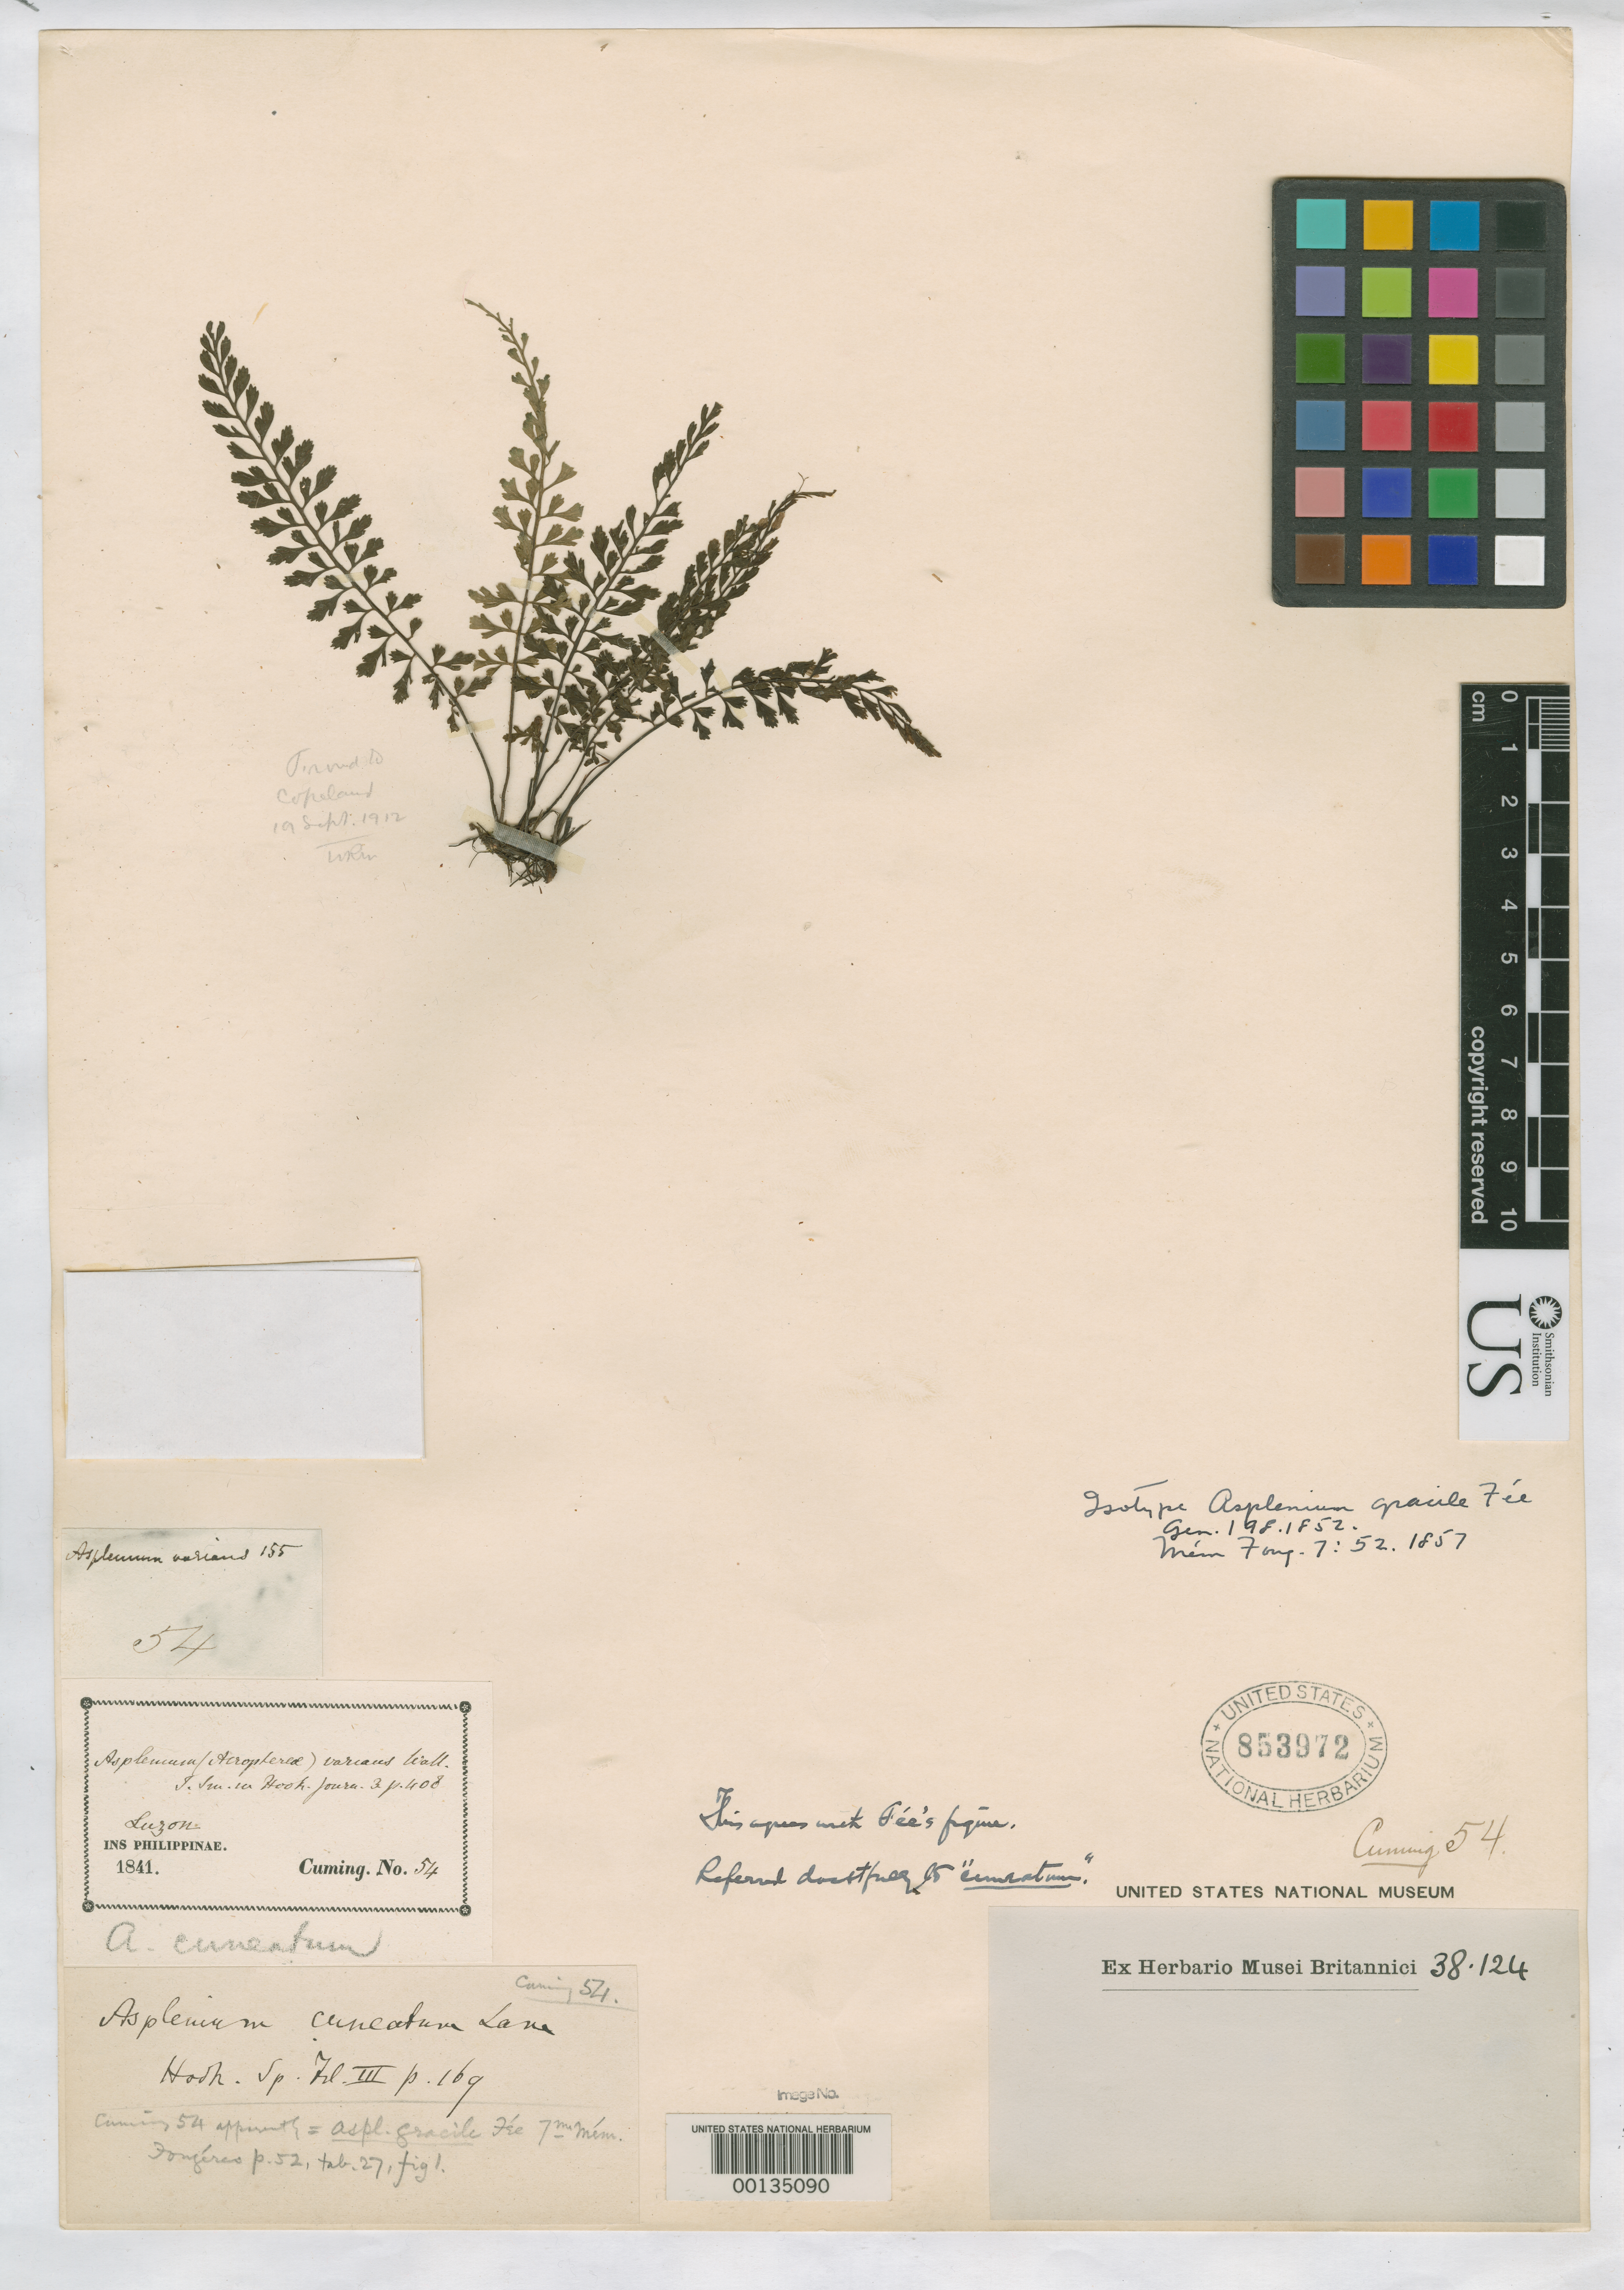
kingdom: Plantae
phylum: Tracheophyta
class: Polypodiopsida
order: Polypodiales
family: Aspleniaceae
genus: Asplenium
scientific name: Asplenium gracile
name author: Fée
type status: Type Collection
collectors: H. Cuming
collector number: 54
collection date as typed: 1841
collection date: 1841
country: Philippines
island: Luzon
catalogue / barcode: US 853972